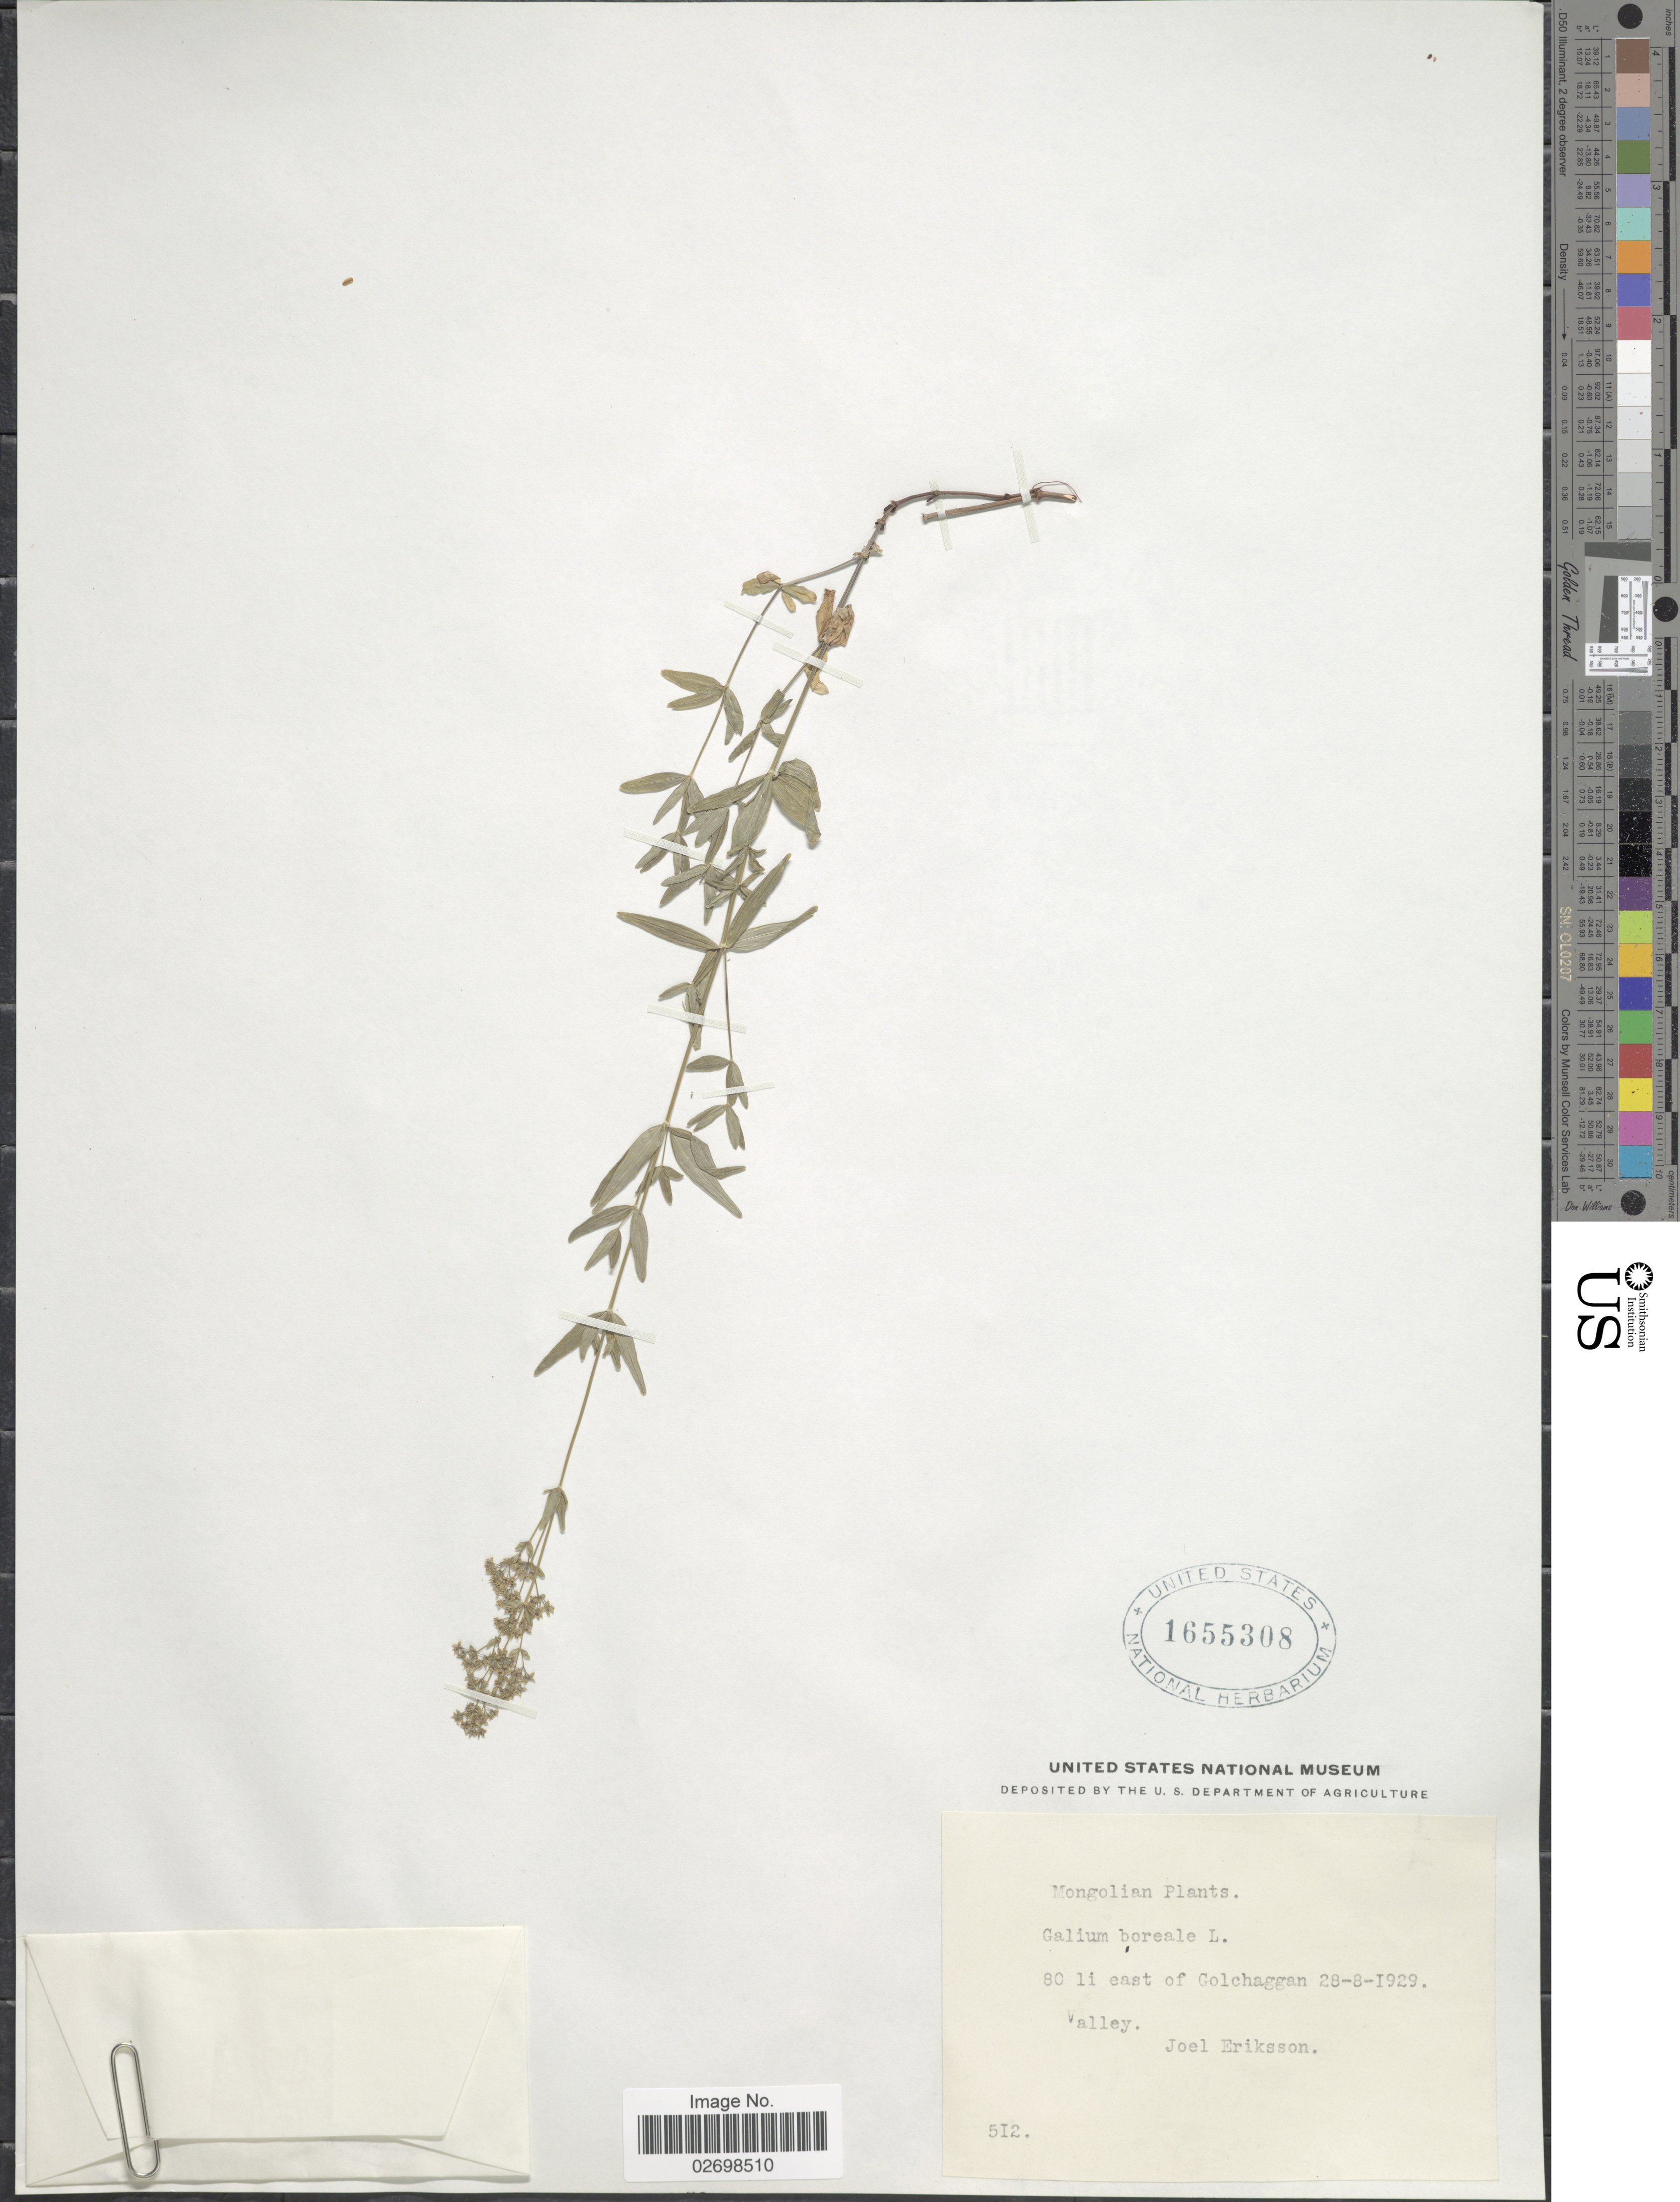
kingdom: Plantae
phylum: Tracheophyta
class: Magnoliopsida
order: Gentianales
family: Rubiaceae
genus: Galium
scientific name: Galium boreale L.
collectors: J. Eriksson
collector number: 512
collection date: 1929-08-28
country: Mongolia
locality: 80 li east of Golchaggan, Valley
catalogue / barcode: US 1655308